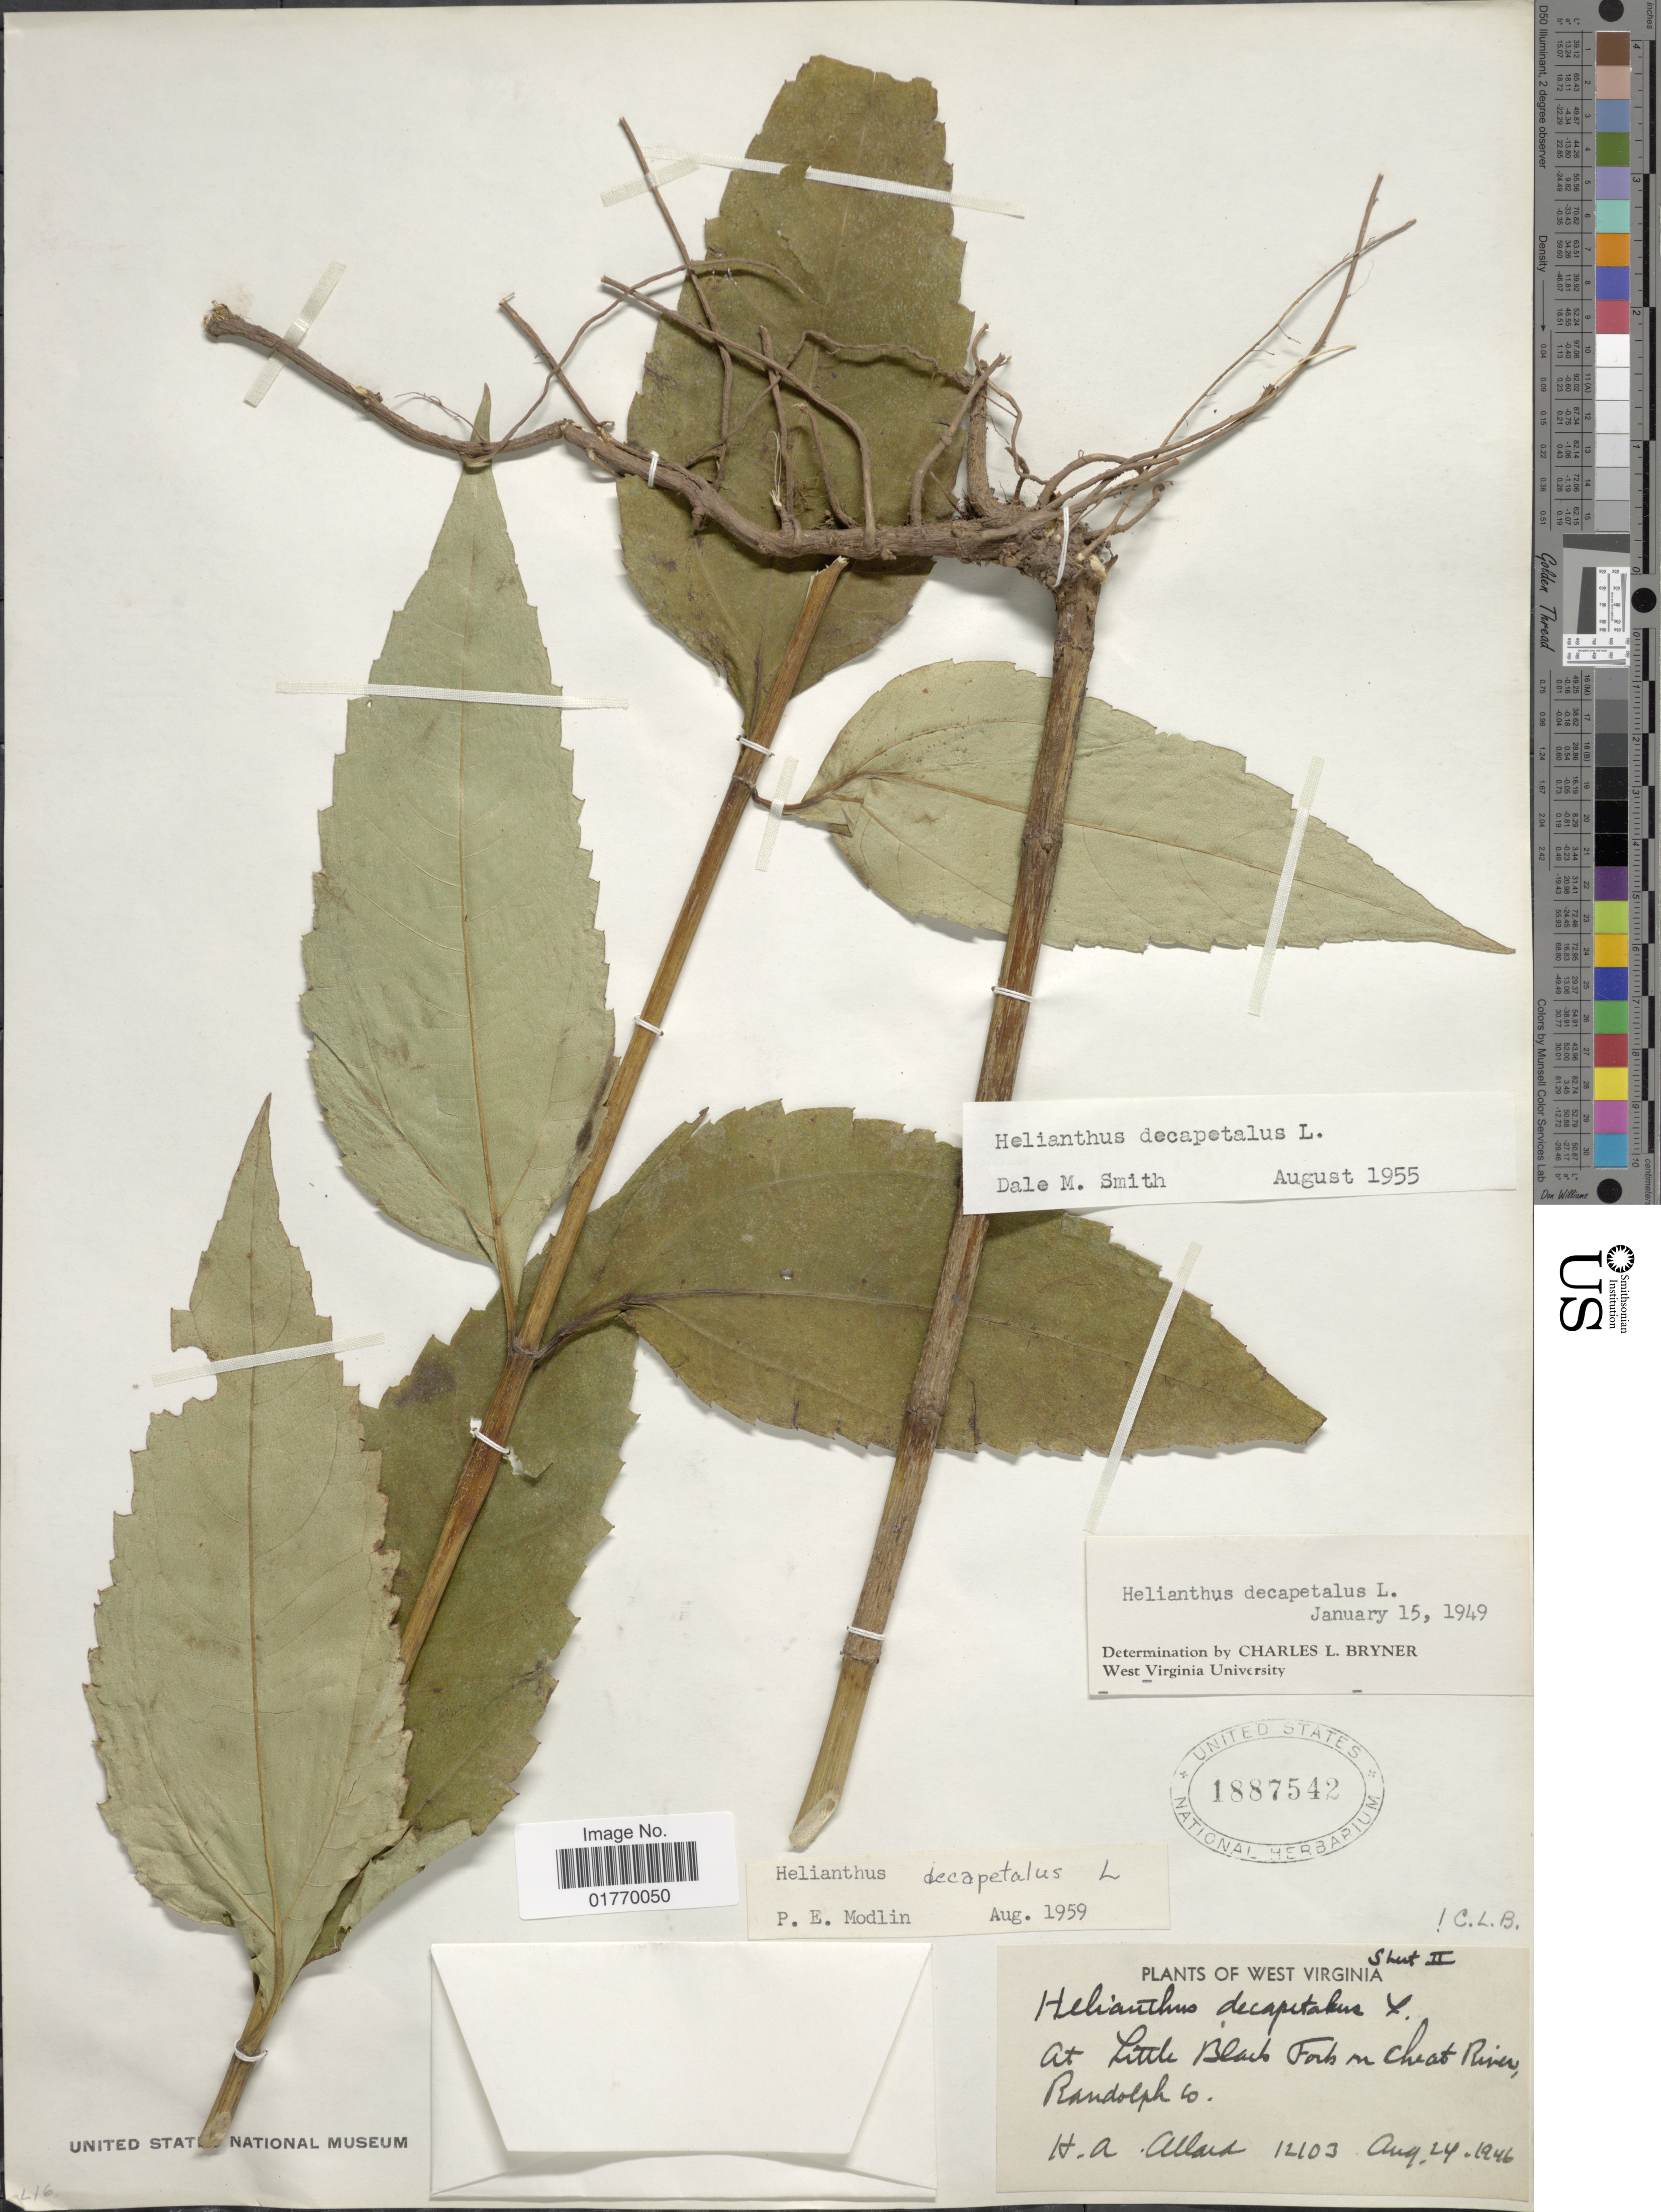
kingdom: Plantae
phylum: Tracheophyta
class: Magnoliopsida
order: Asterales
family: Asteraceae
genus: Helianthus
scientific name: Helianthus decapetalus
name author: L.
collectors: H. A. Allard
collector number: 12103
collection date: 1946-08-24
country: United States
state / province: West Virginia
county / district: Randolph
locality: At Little Black Forks on Cheat River, Randolph Co.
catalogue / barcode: US 1887542